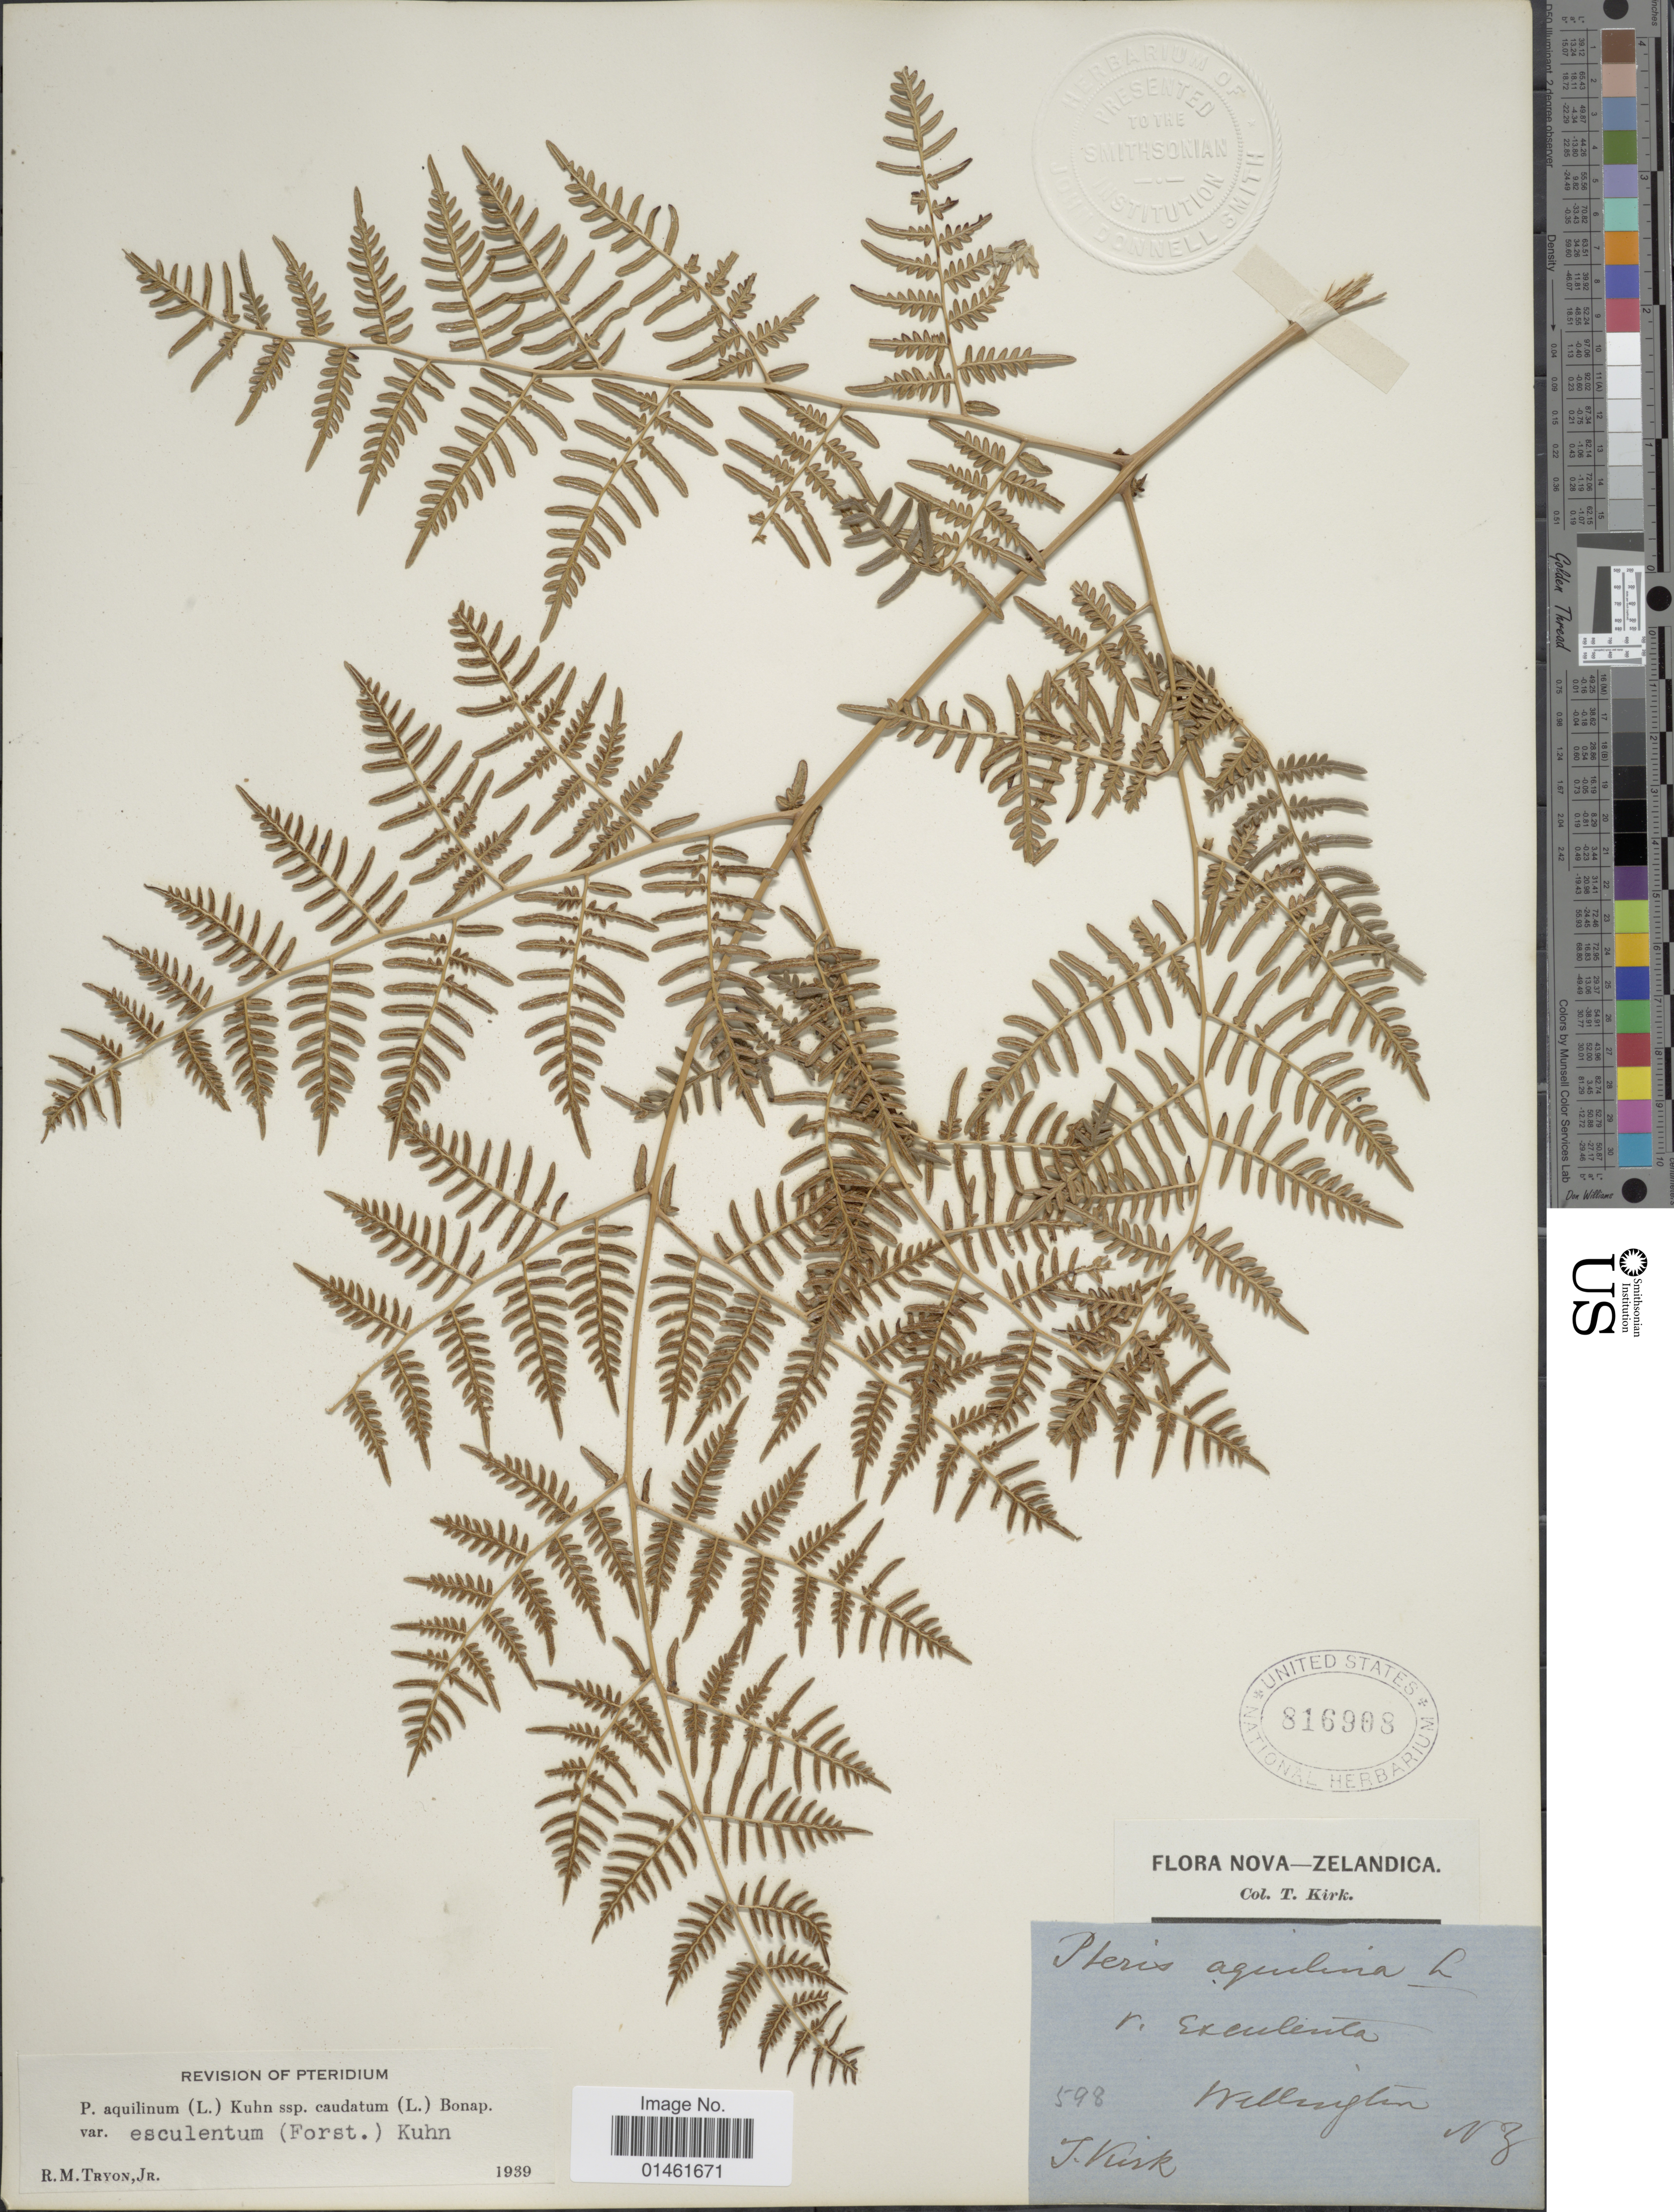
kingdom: Plantae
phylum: Tracheophyta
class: Polypodiopsida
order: Polypodiales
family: Dennstaedtiaceae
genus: Pteridium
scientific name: Pteridium esculentum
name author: (G. Forst.) Cockayne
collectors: J. Kirk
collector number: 598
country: New Zealand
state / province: Wellington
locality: Wellington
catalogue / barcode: US 816908